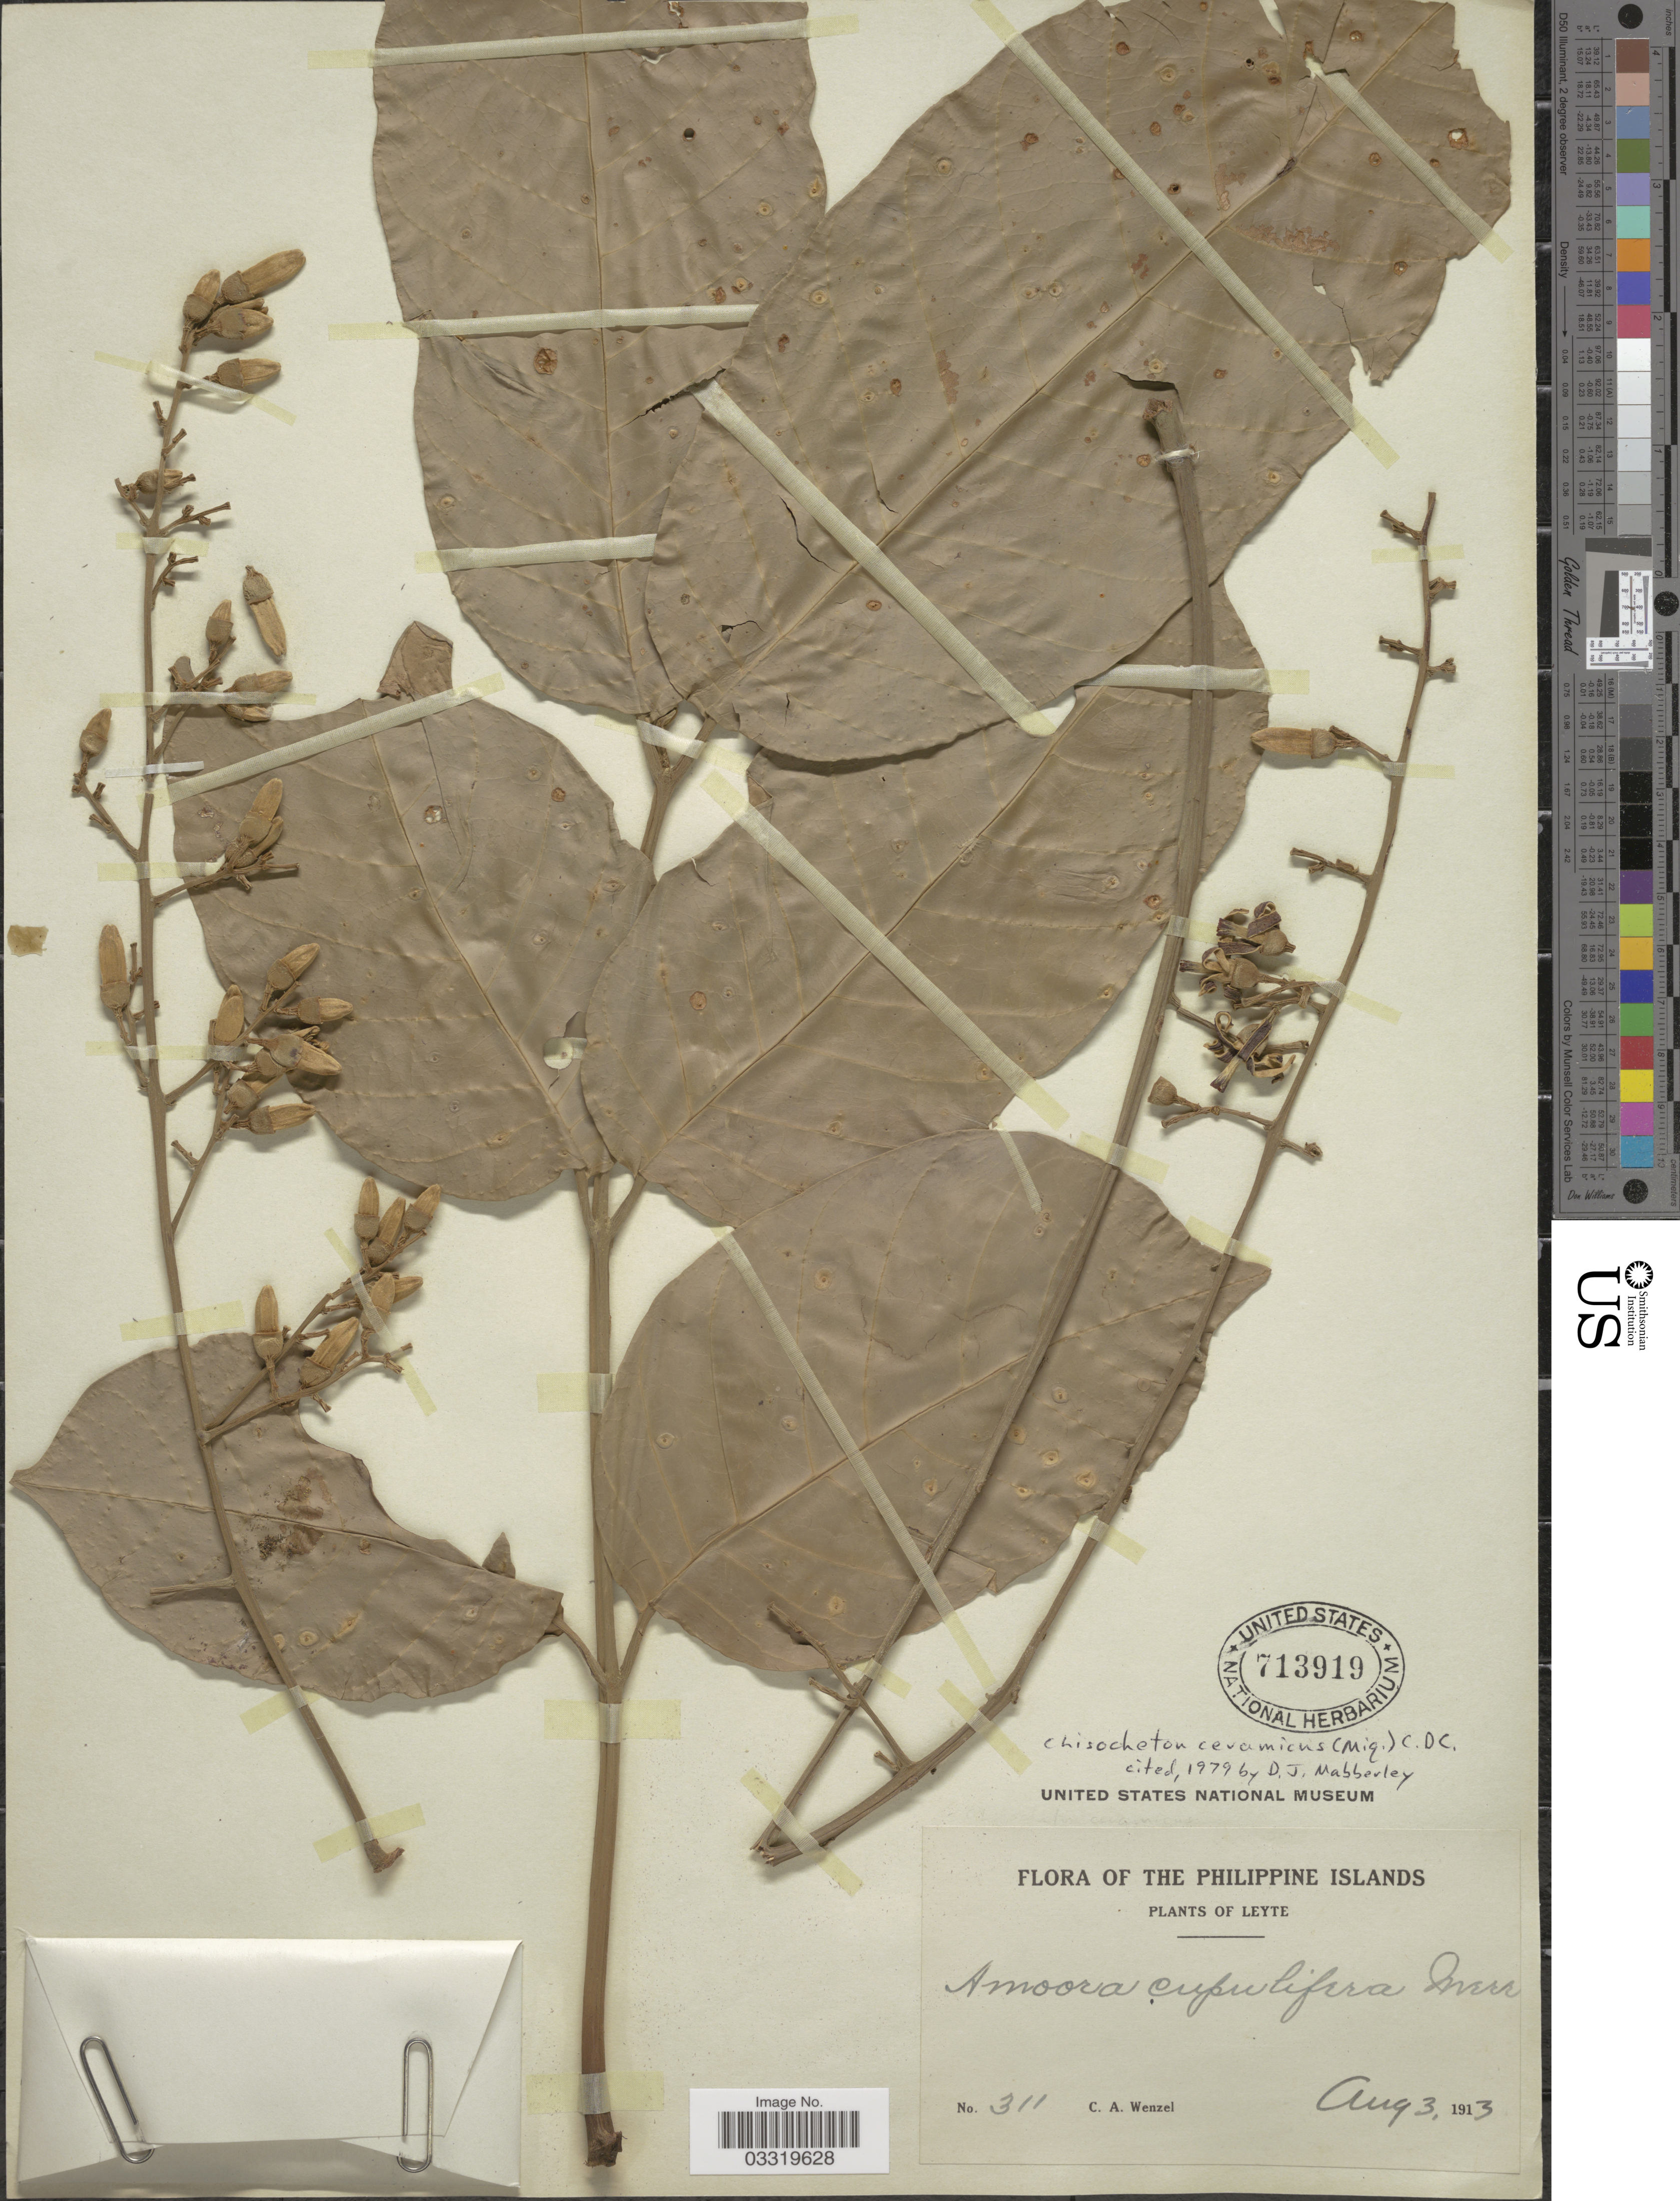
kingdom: Plantae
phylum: Tracheophyta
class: Magnoliopsida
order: Sapindales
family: Meliaceae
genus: Chisocheton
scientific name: Chisocheton ceramicus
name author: (Miq.) C. DC.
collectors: C. Wenzel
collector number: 311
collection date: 1913-08-03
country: Philippines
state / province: Eastern Visayas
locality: The Philippine Islands. Leyte.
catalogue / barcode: US 713919